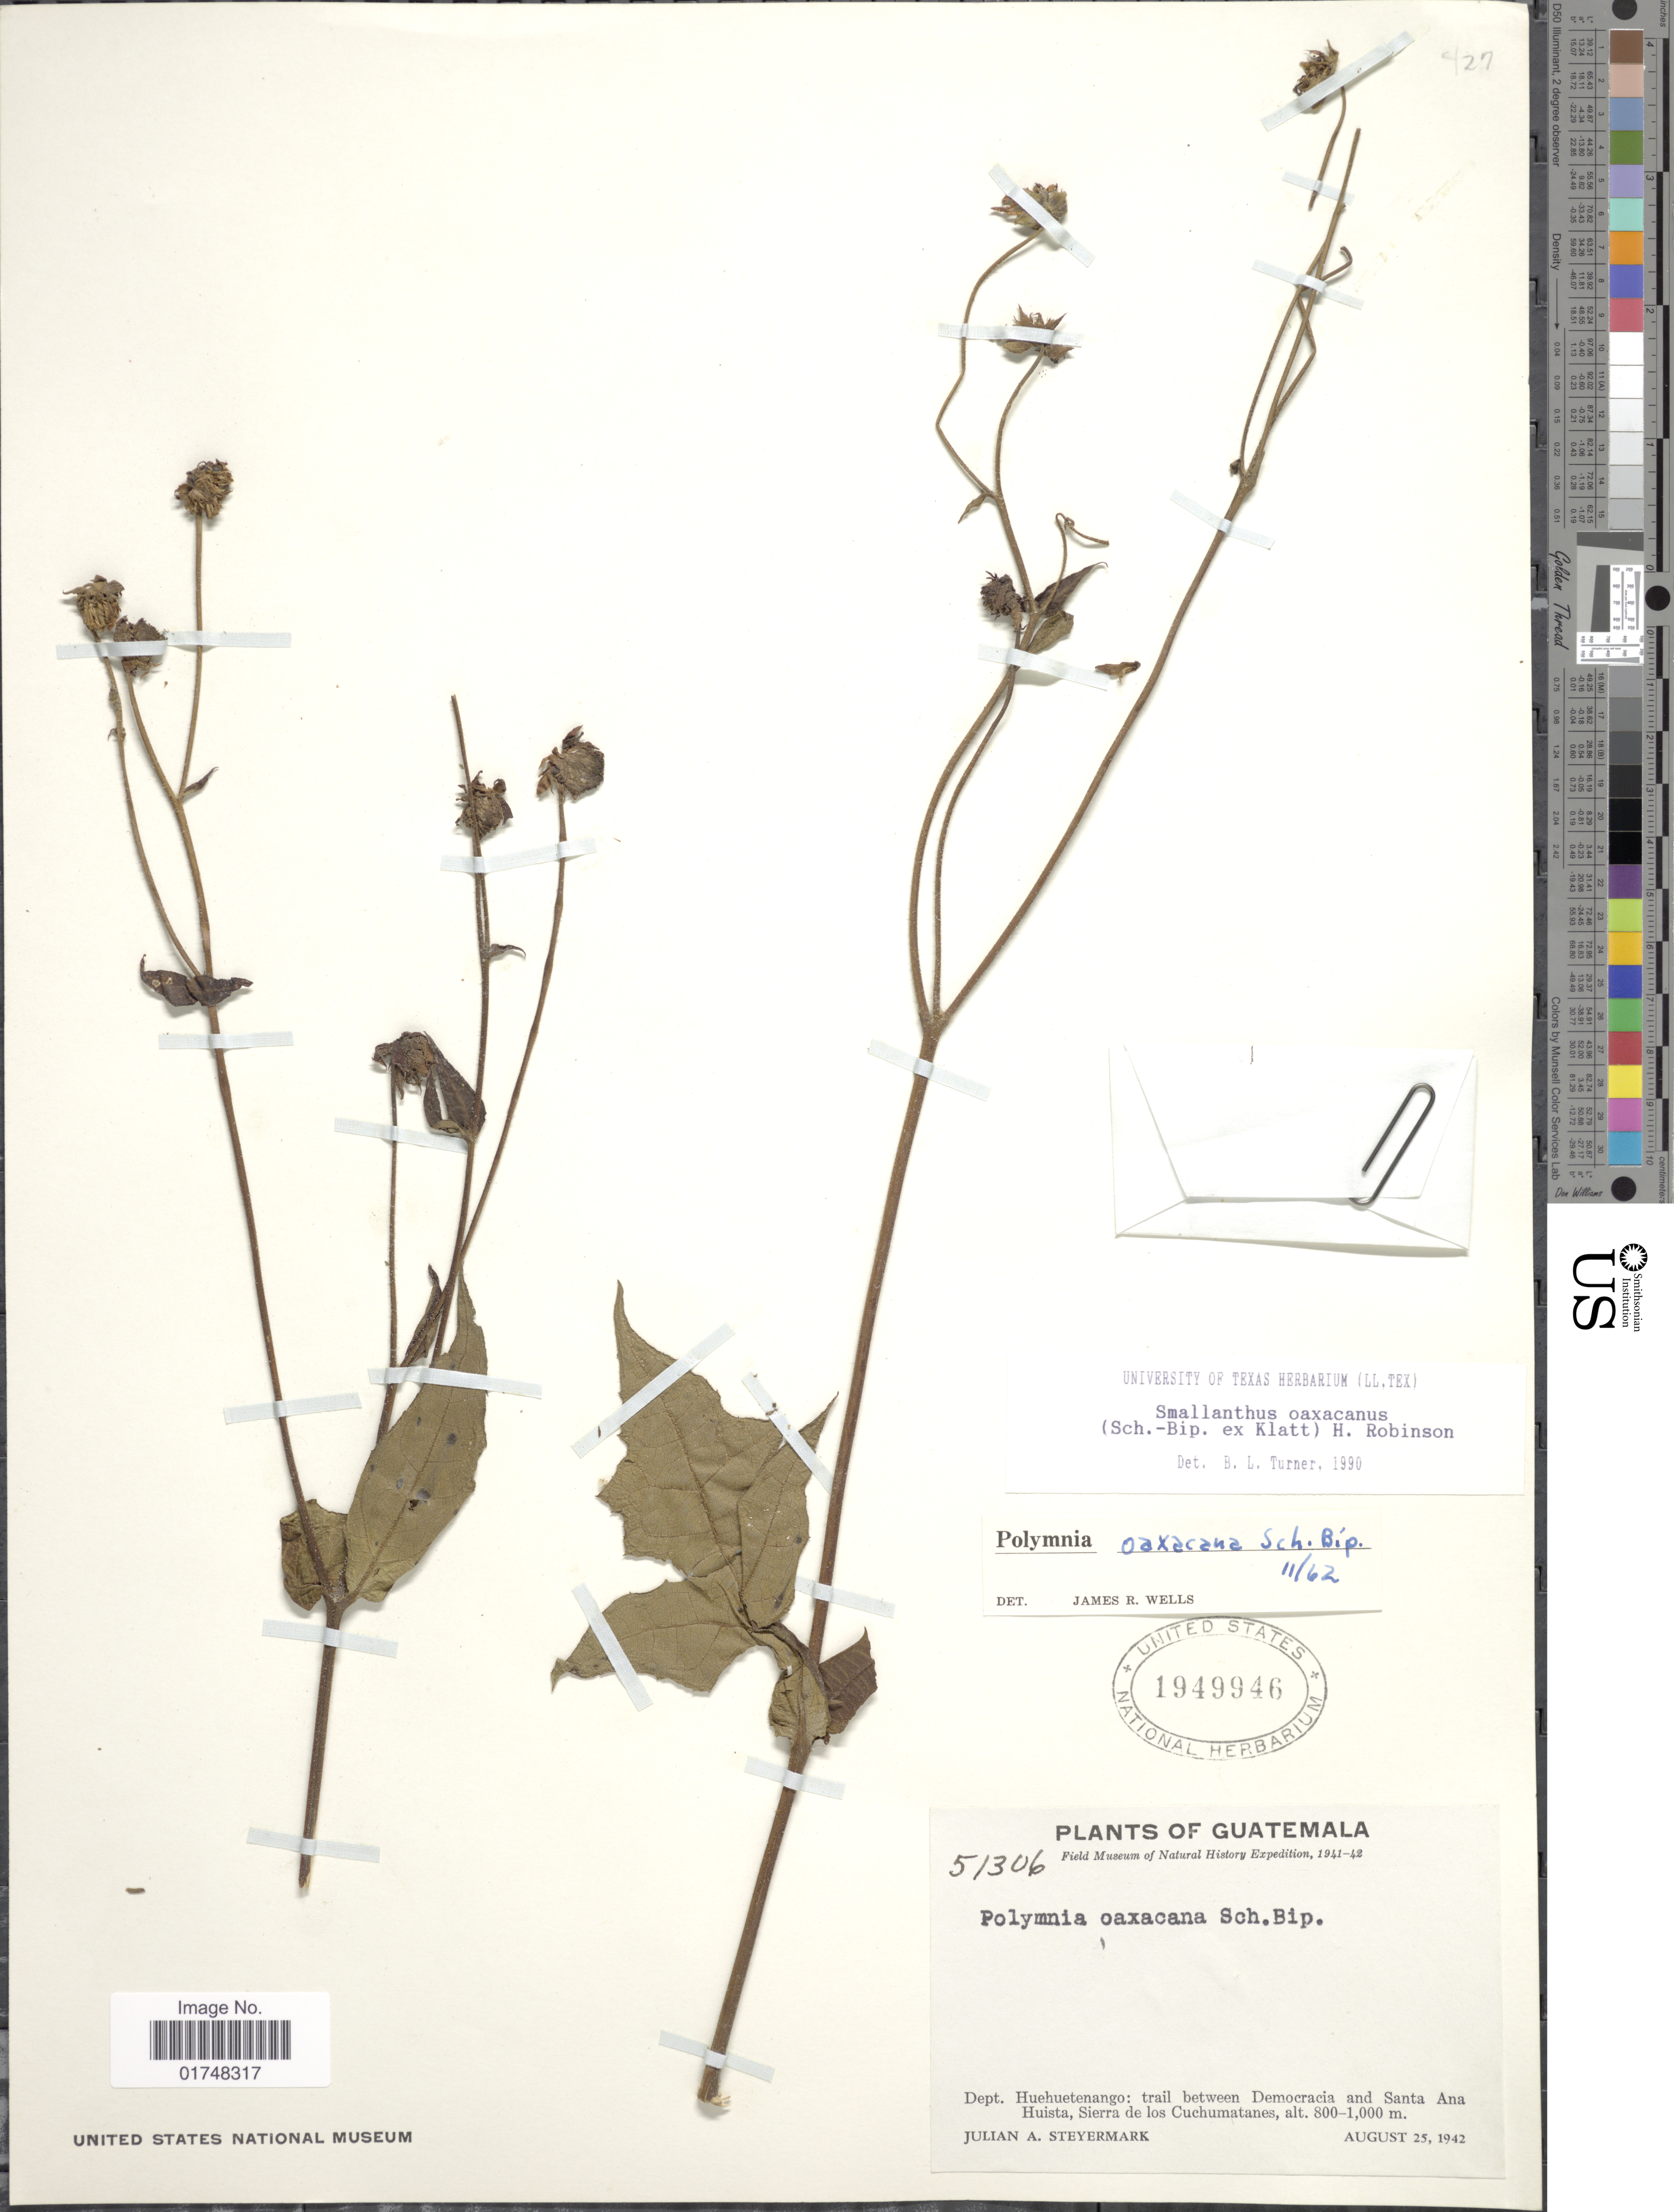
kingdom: Plantae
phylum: Tracheophyta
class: Magnoliopsida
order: Asterales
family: Asteraceae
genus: Smallanthus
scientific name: Smallanthus oaxacanus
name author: (Sch. Bip. ex Klatt) H. Rob.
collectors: J. Steyermark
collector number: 51306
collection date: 1942-08-25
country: Guatemala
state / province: Huehuetenango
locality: Trail between Democracia and Santa Ana Huista, Sierra de los Cuchumatanes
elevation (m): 800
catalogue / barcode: US 1949946